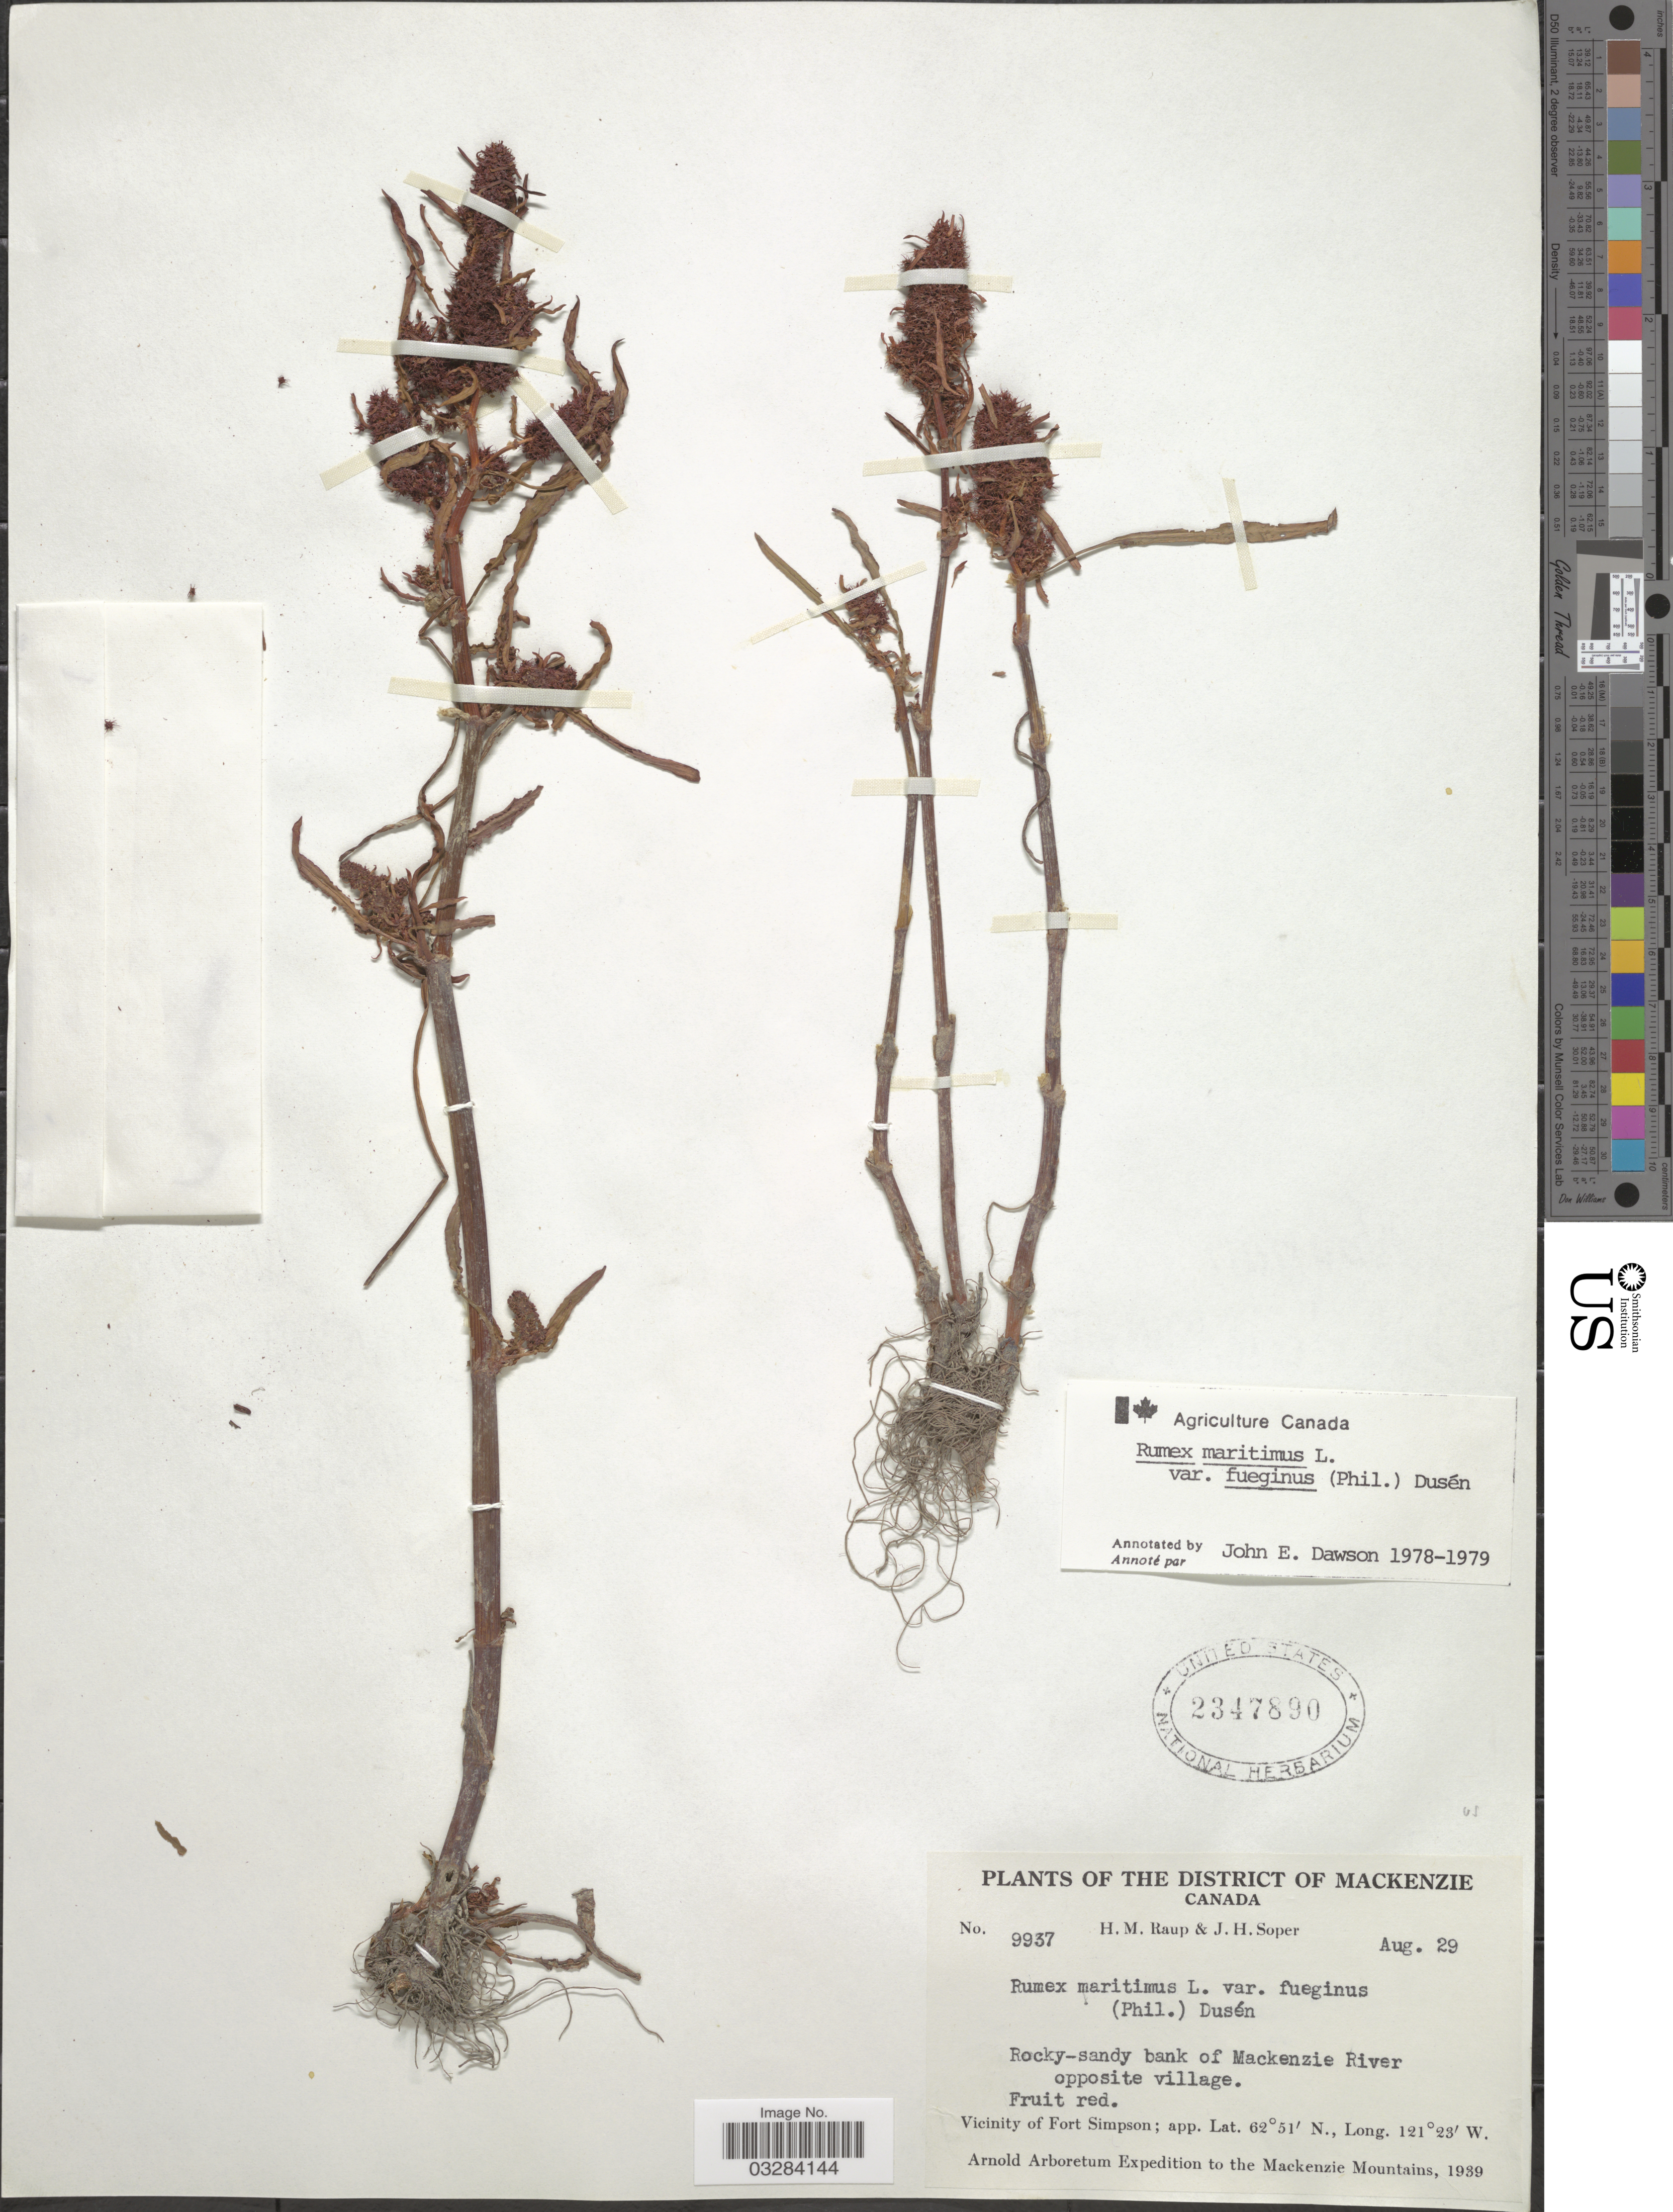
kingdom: Plantae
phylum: Tracheophyta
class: Magnoliopsida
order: Caryophyllales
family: Polygonaceae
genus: Rumex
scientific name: Rumex maritimus var. fueginus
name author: (Phil.) Dusén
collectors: H. Raup & J. H. Soper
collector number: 9937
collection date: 1939-08-29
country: Canada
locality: District of Mackenzie. Bank of Mackenzie River opposite village. Vicinity of Fort Simpson. Mackenzie Mountains.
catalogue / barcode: US 2347890